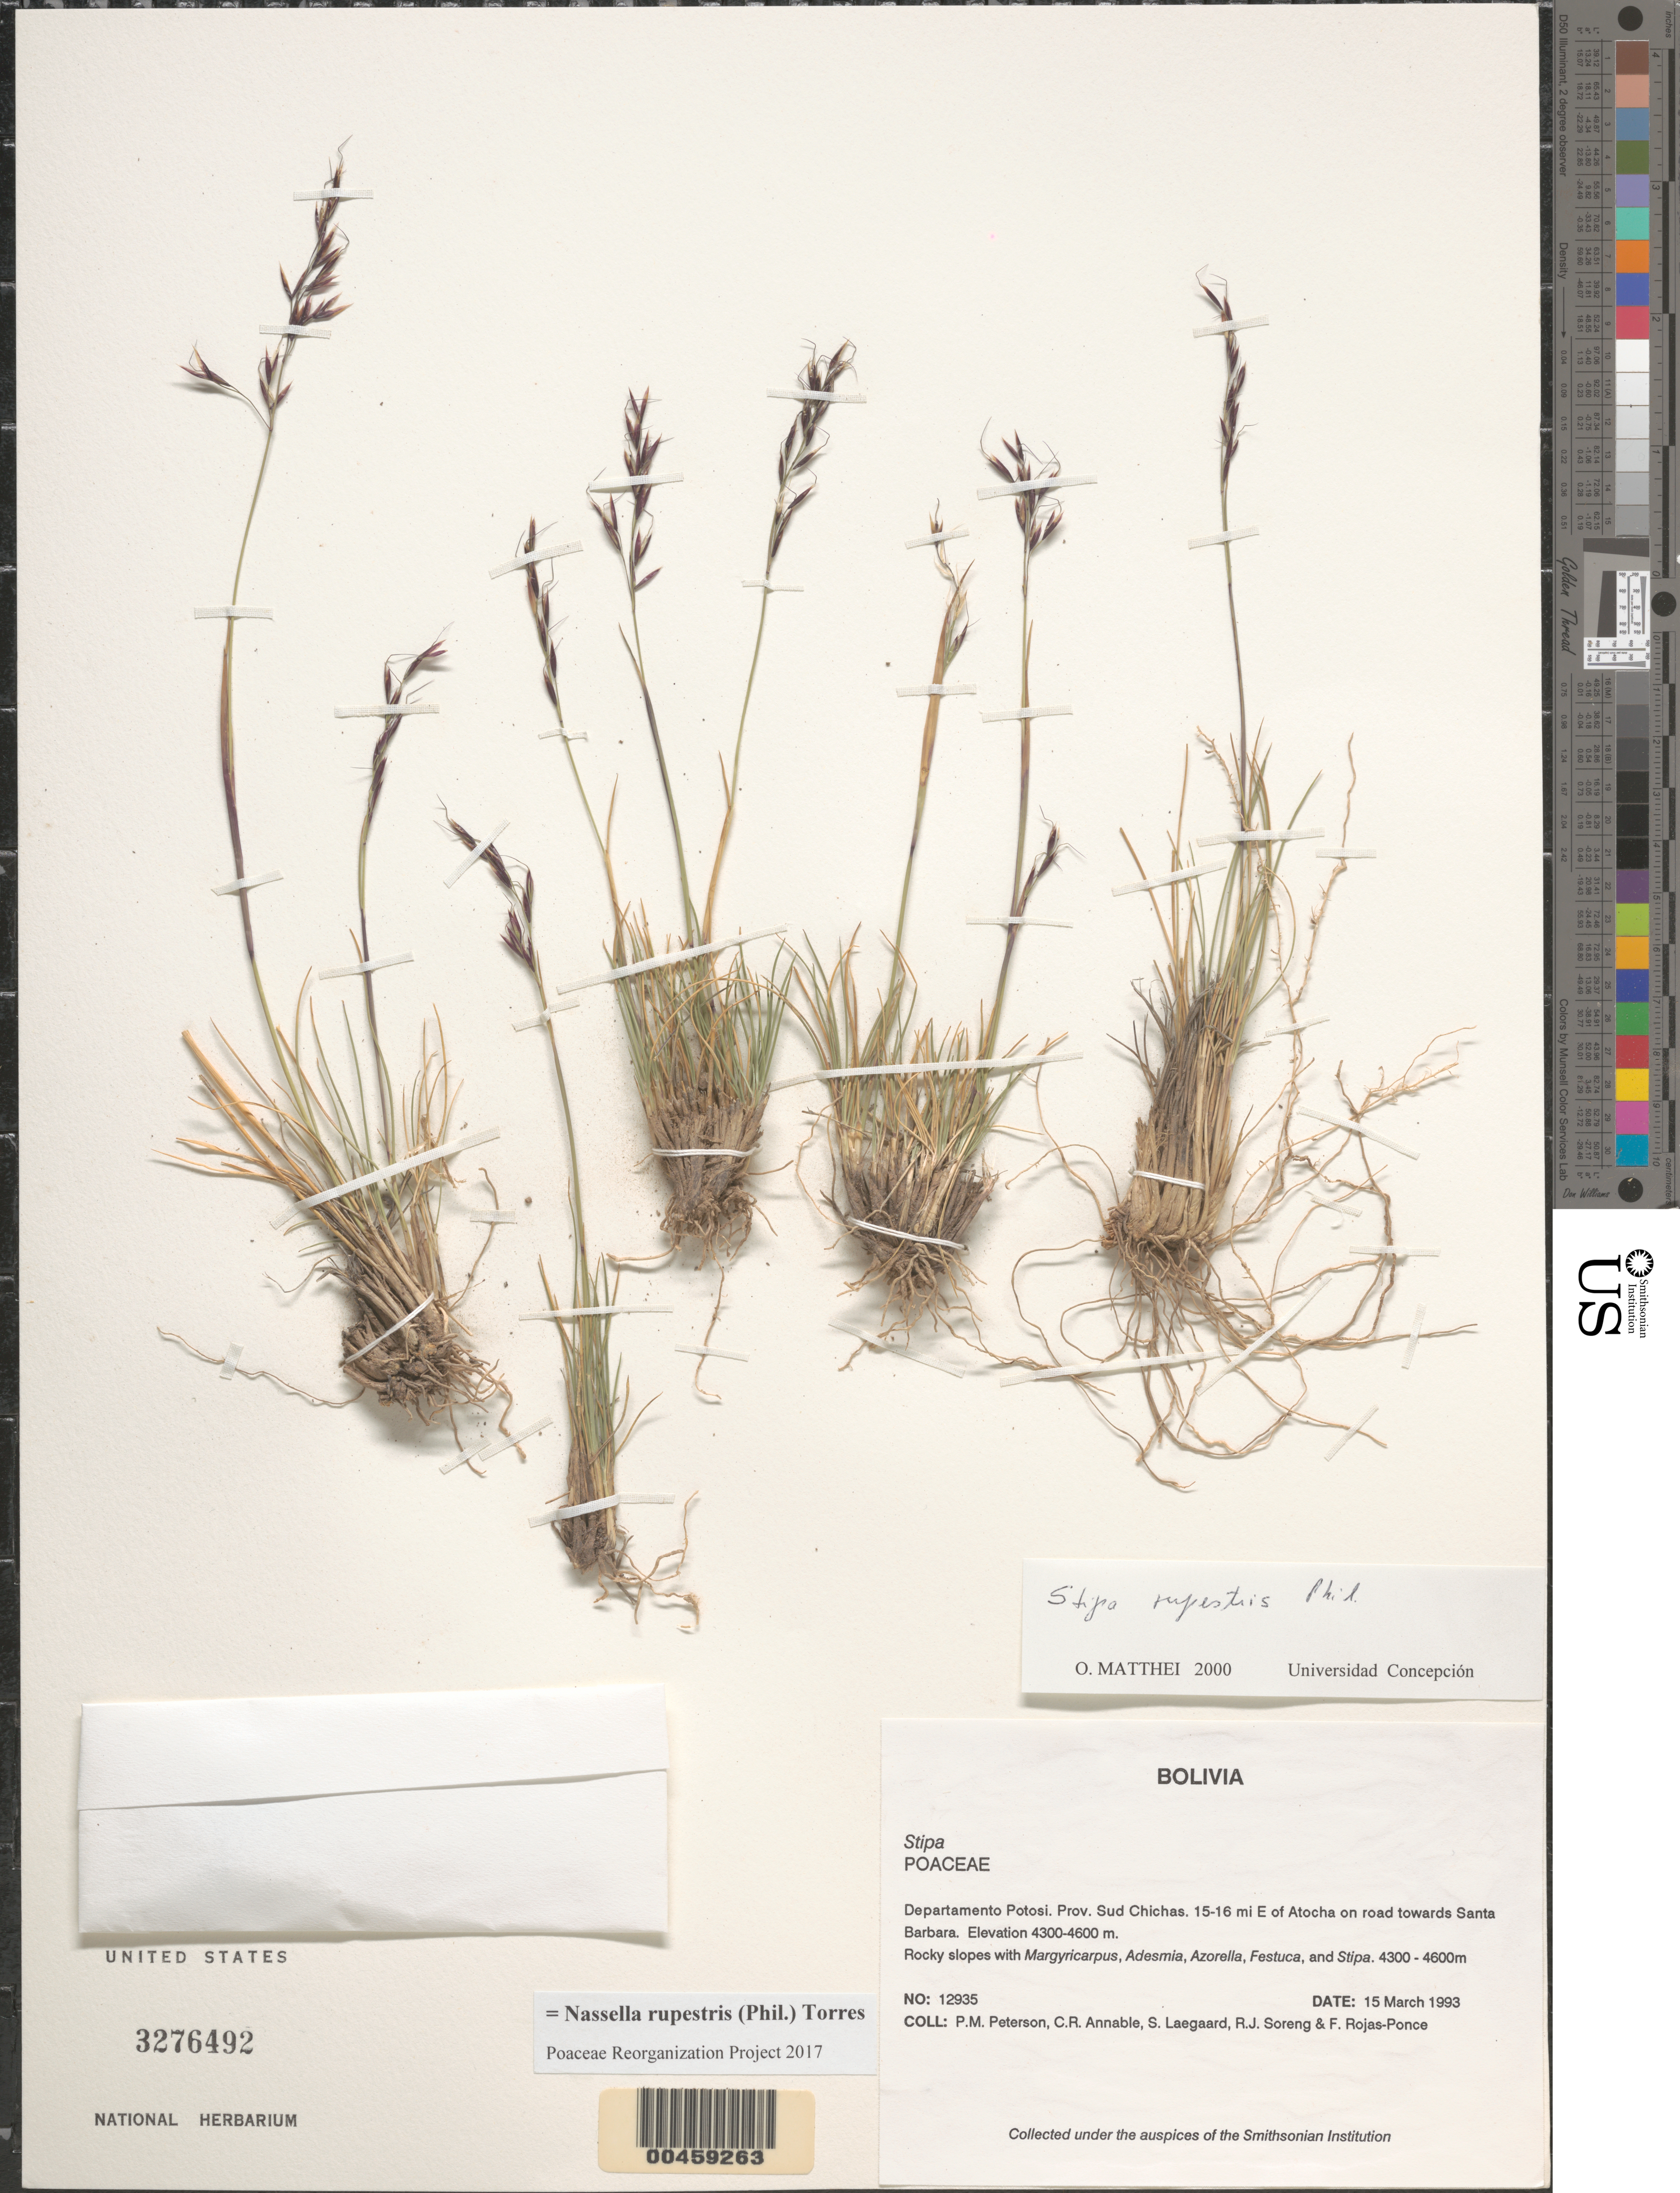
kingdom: Plantae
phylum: Tracheophyta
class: Liliopsida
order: Poales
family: Poaceae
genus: Nassella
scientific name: Nassella rupestris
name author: (Phil.) A.M. Torres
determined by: Poaceae Reorganization Project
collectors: P. M. Peterson, C. R. Annable, S. Lægaard, R. J. Soreng & F. Rojas-Ponce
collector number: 12935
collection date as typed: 15 Mar 1993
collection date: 1993-03-15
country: Bolivia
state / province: Potosí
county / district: Sud Chichas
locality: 15-16 mi E of Atocha on road towards Santa Barbara.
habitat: Rocky slopes with Margyricarpus, Adesmia, Azorella, Festuca, and Stipa.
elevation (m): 4300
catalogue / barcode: US 3276492